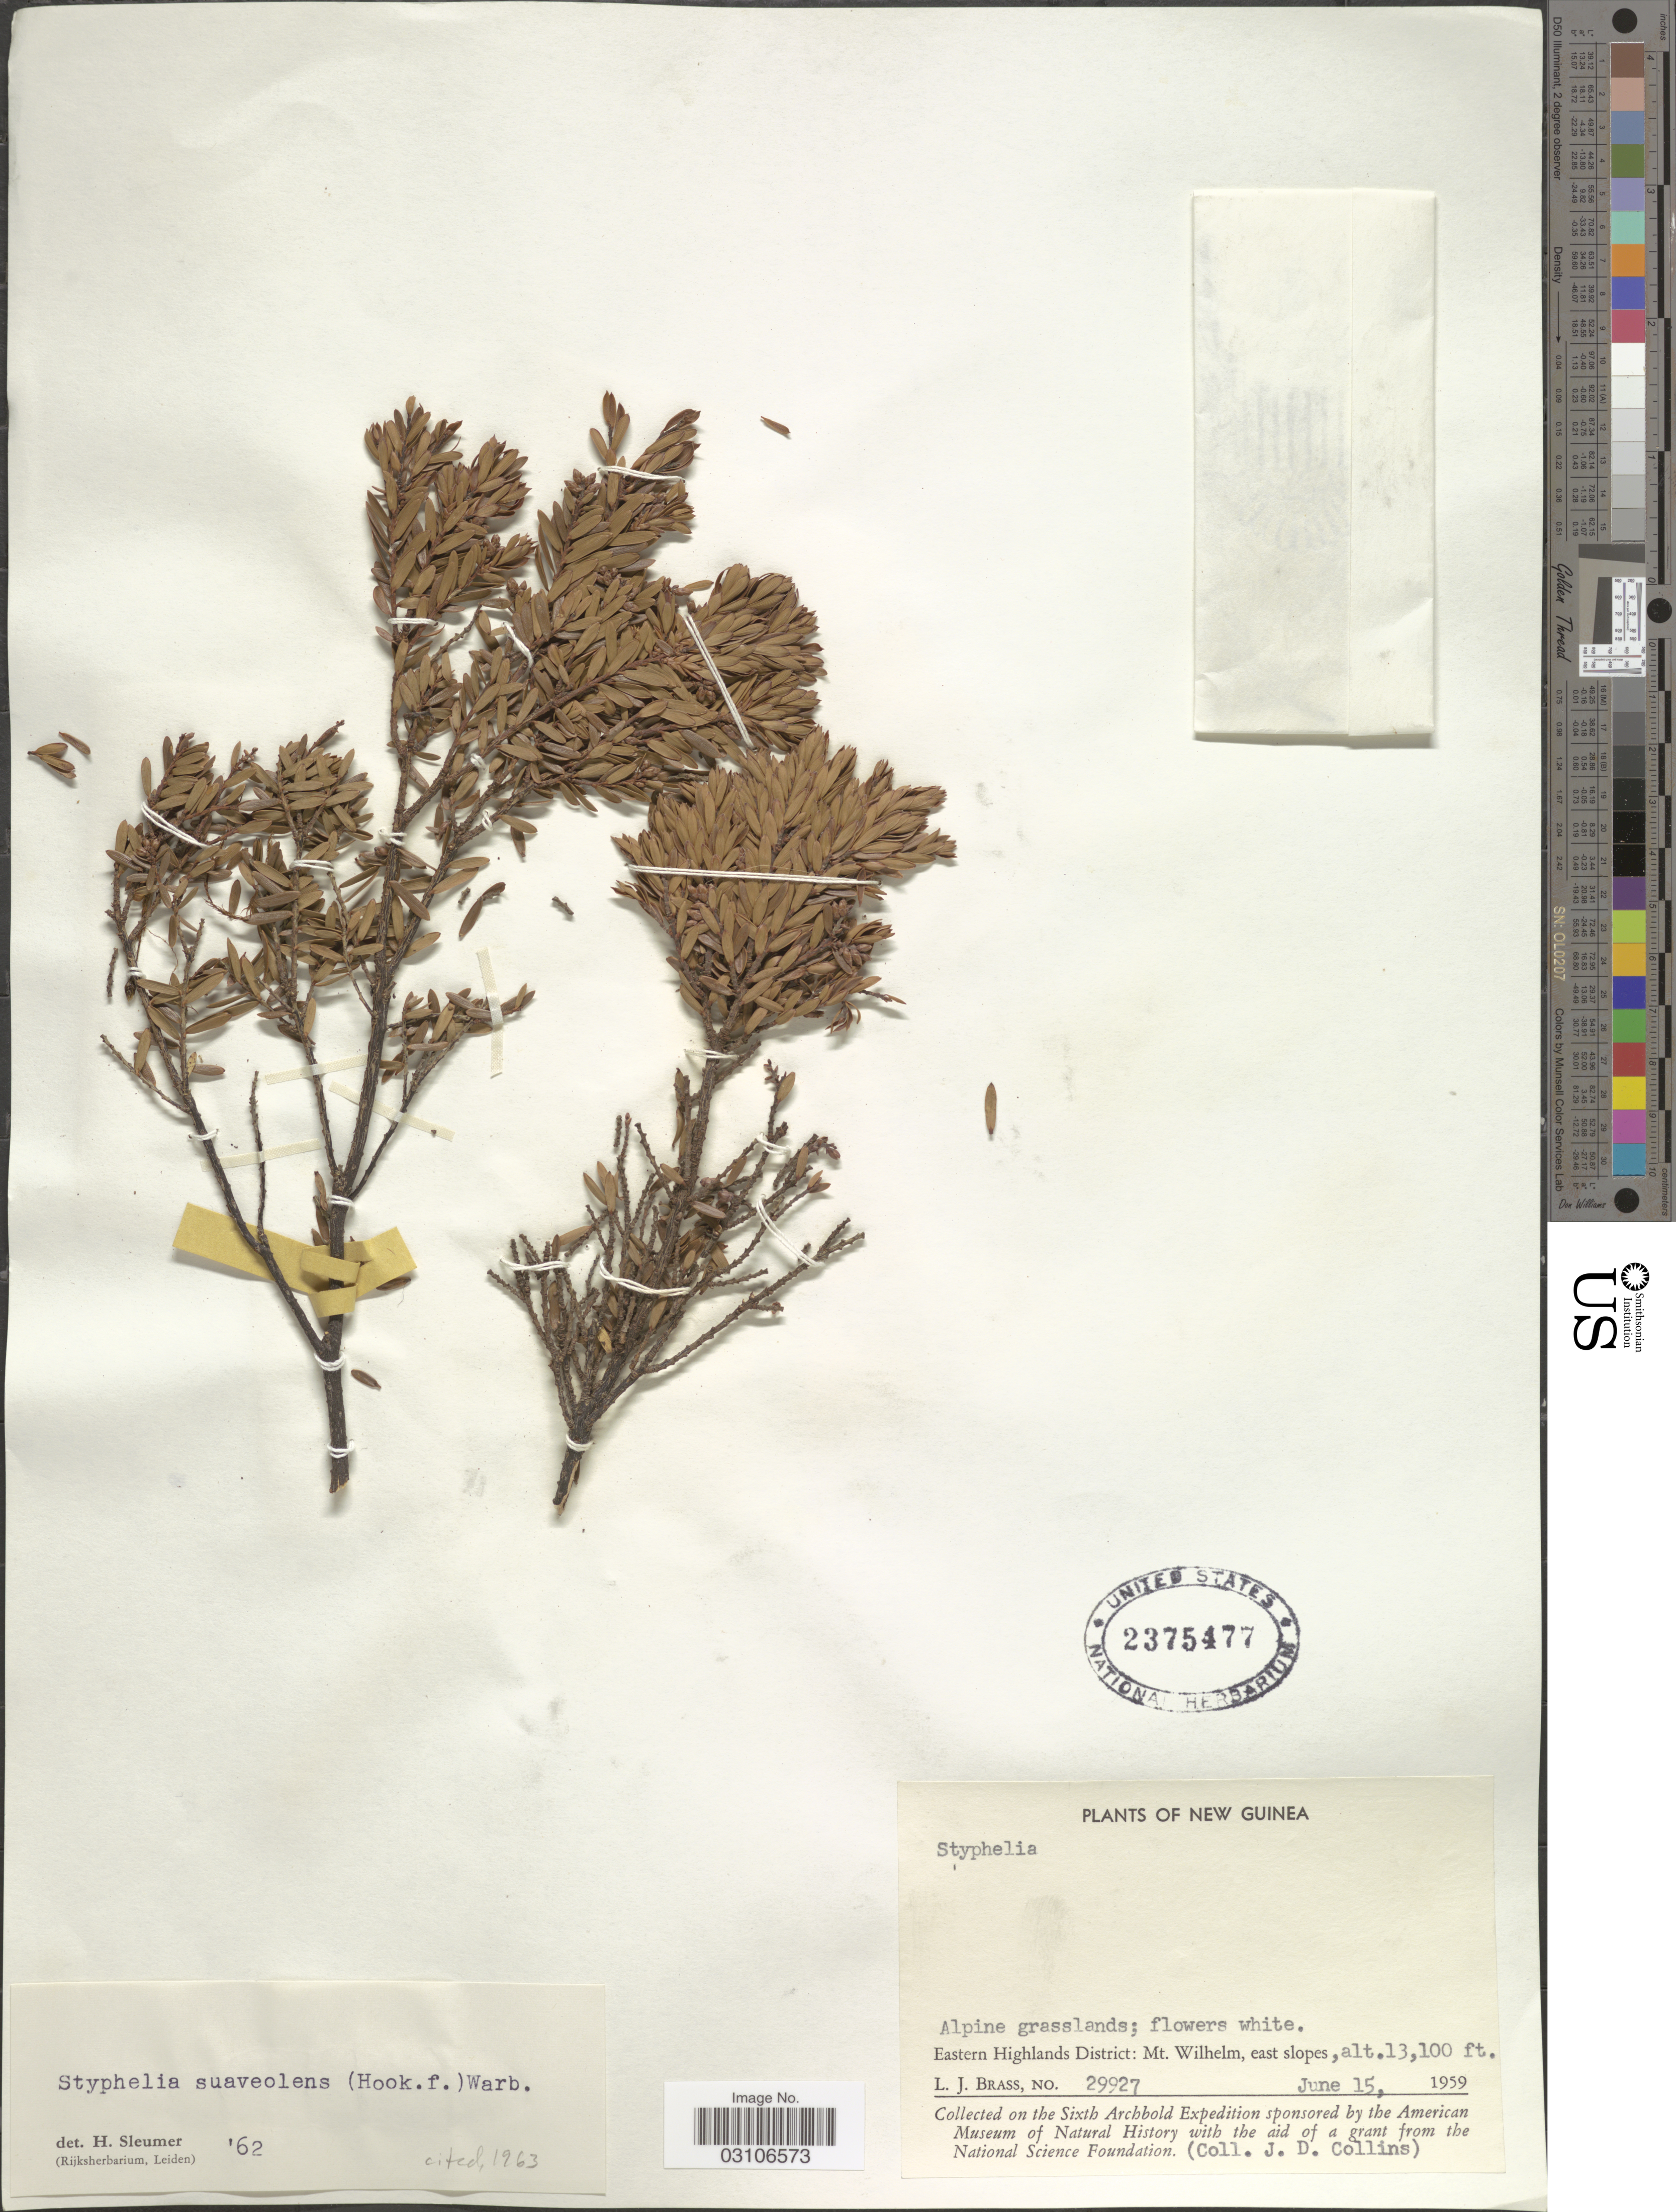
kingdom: Plantae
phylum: Tracheophyta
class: Magnoliopsida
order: Ericales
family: Ericaceae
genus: Styphelia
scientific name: Styphelia suaveolens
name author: (Hook. f.) Warb. ex P. Sarasin & Sarasin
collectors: L. J. Brass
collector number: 29927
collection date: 1959-06-15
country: Papua New Guinea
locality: New Guinea. Eastern Highlands District: Mt. Wilhelm, east slopes.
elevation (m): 3993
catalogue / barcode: US 2375477